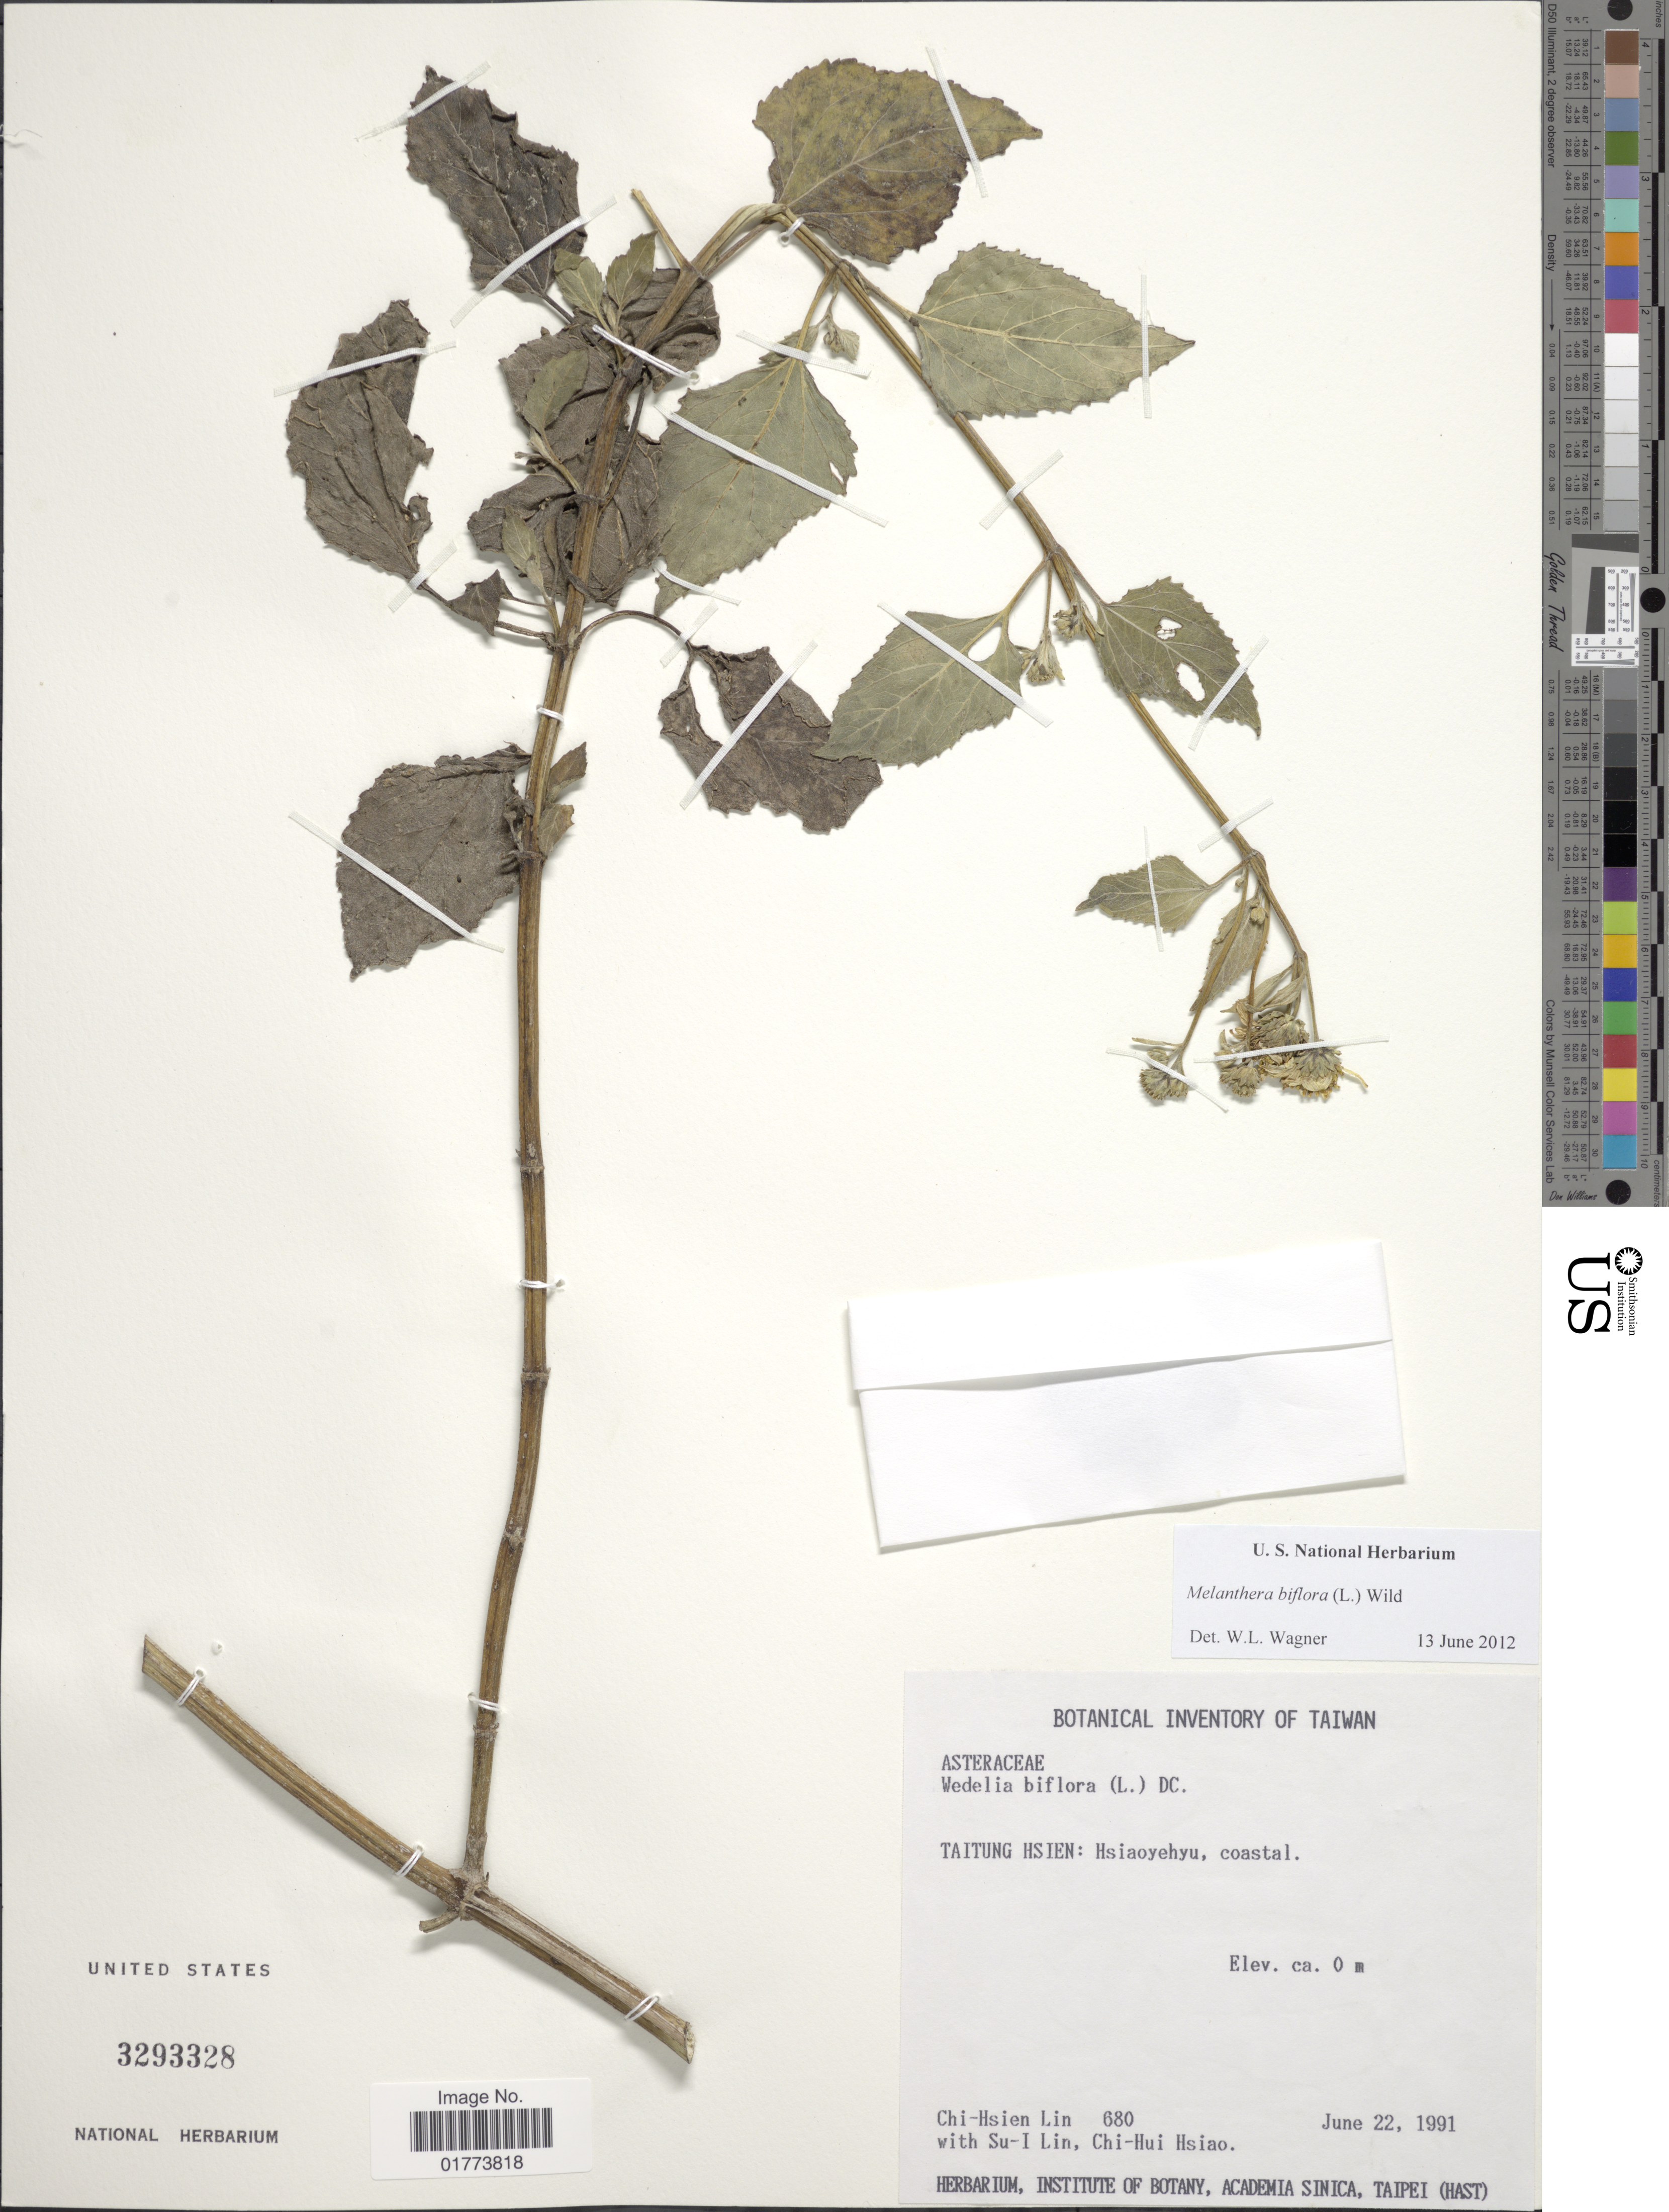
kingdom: Plantae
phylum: Tracheophyta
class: Magnoliopsida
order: Asterales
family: Asteraceae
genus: Wollastonia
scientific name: Wollastonia biflora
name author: (L.) DC.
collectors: C. Lin, S. Lin & C. Hsiao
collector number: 680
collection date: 1991-06-22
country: Taiwan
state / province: Taitung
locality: Taitung Hsien: Hsiaoyehyu, coastal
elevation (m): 0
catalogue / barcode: US 3293328